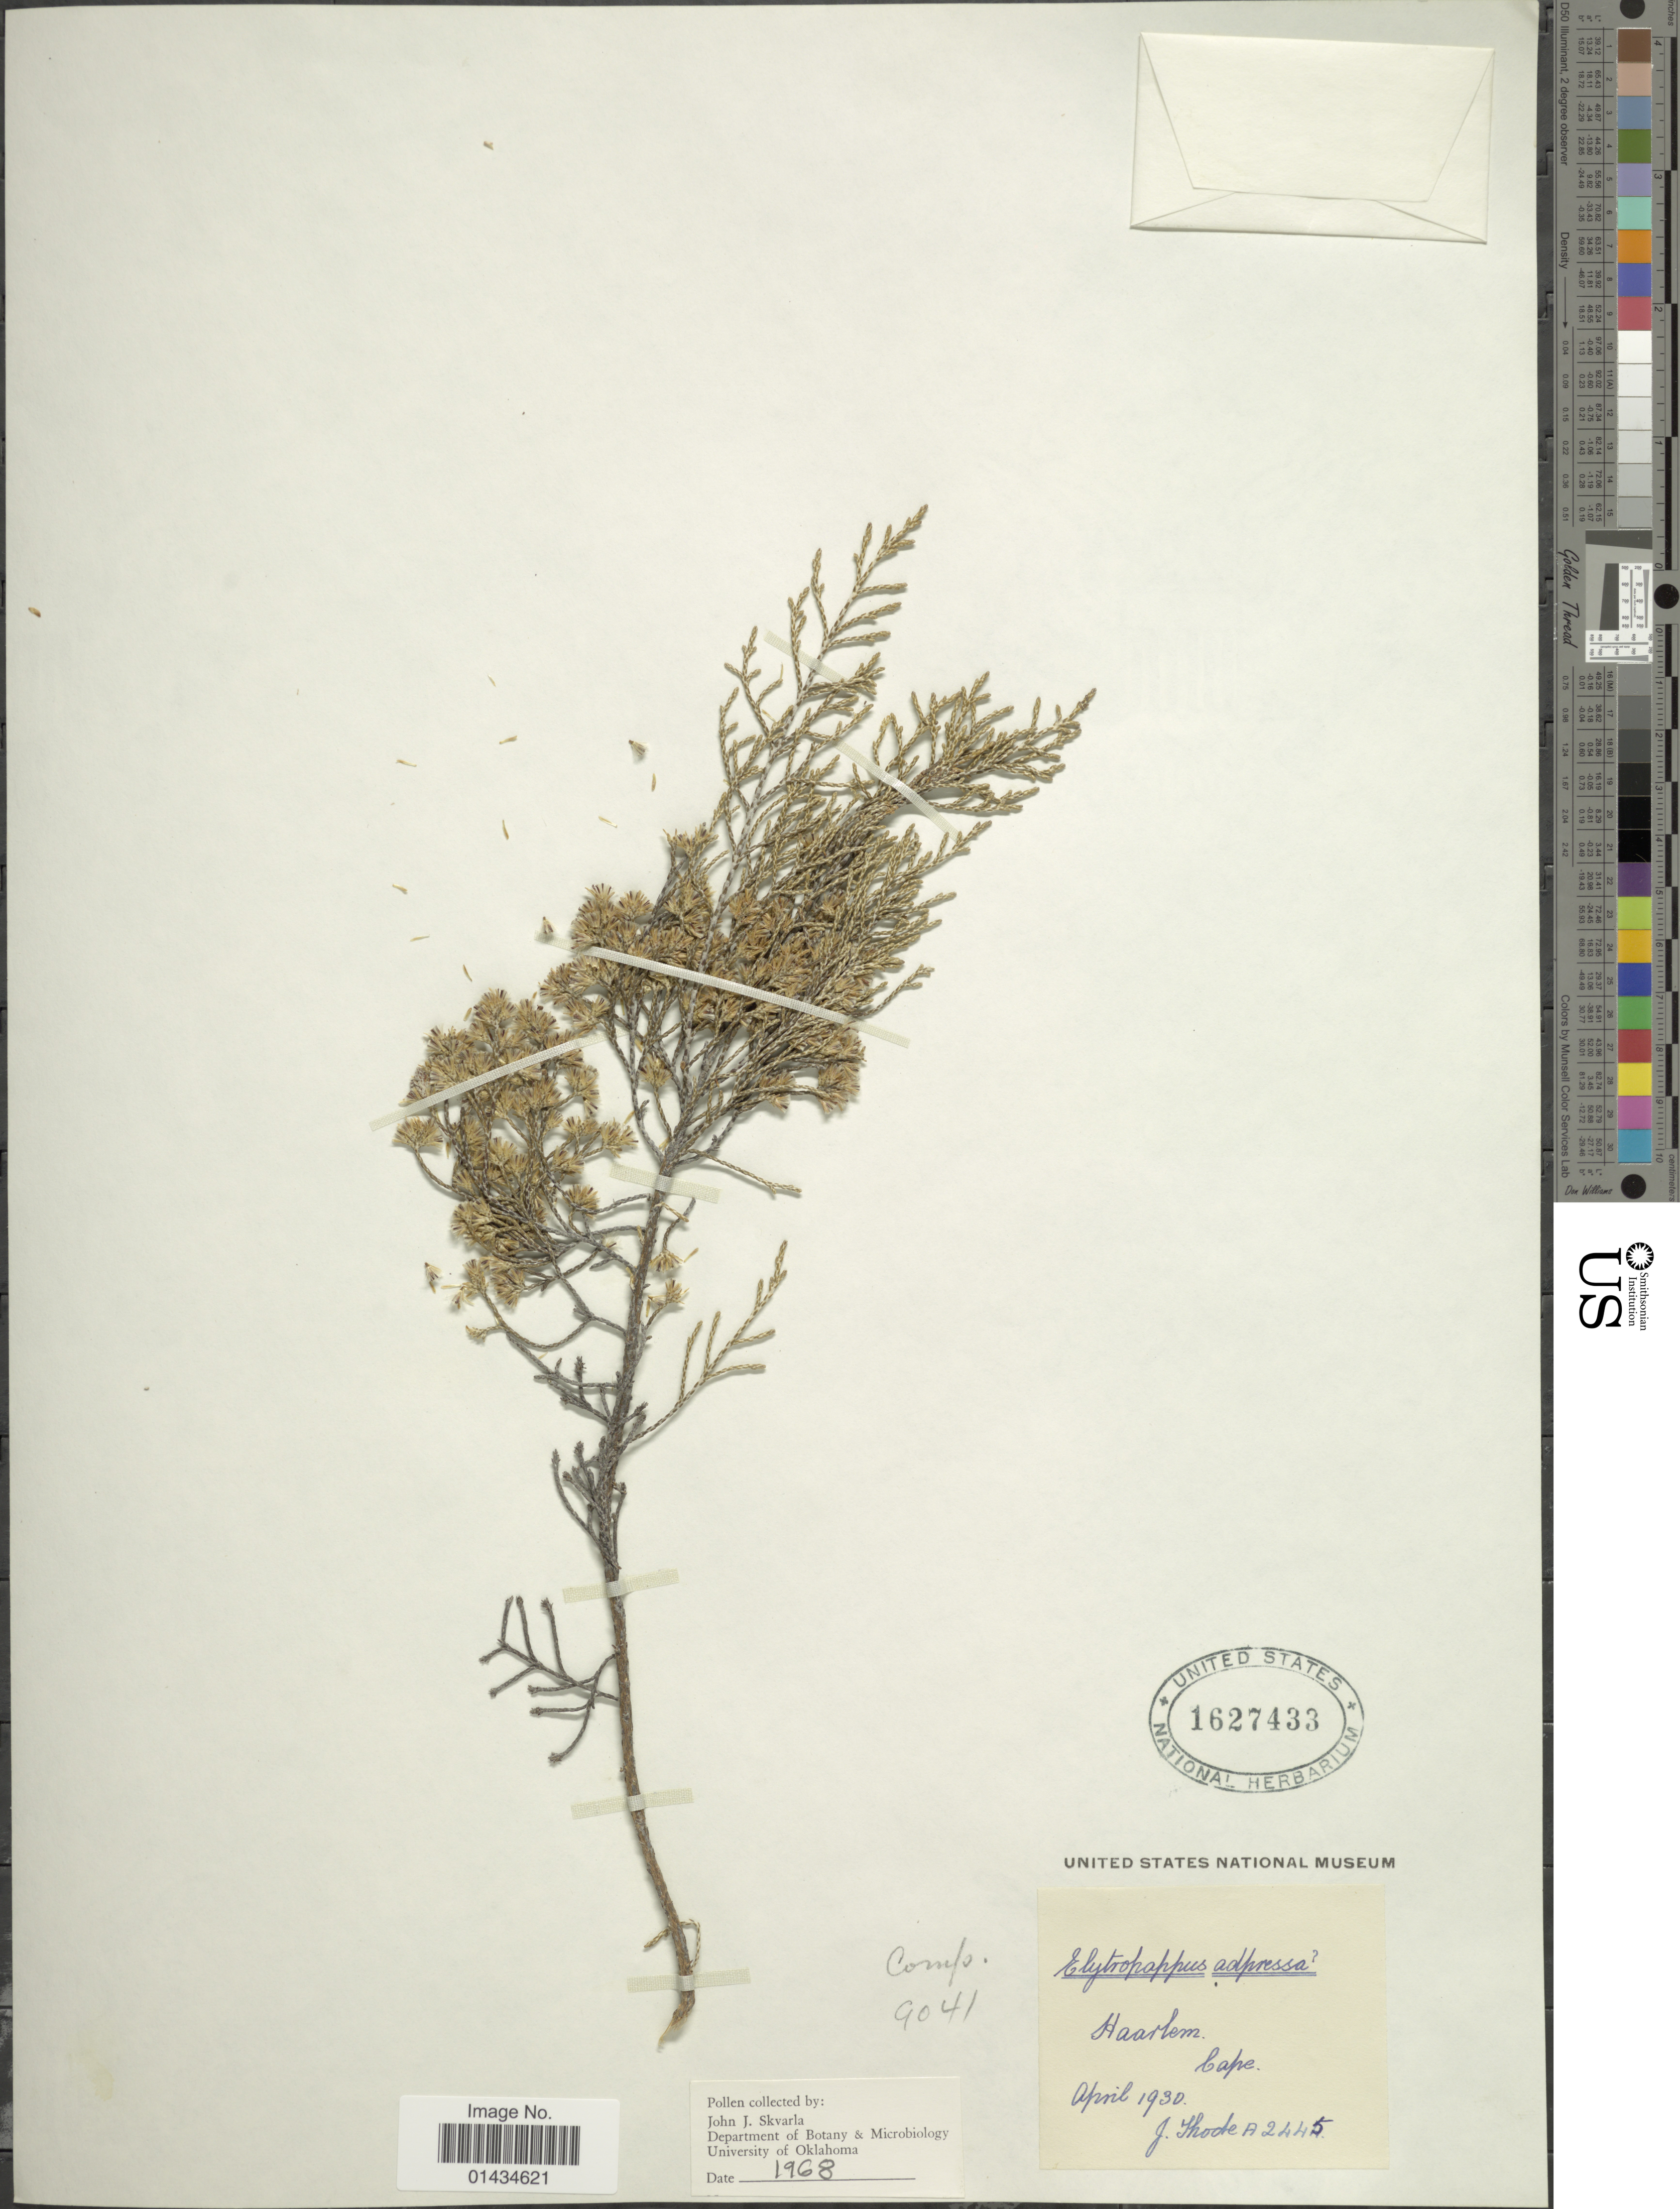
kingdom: Plantae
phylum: Tracheophyta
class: Magnoliopsida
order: Asterales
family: Asteraceae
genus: Elytropappus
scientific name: Elytropappus adpressus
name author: Harv.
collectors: J. Thode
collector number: A2445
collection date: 1930-04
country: South Africa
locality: Haarlem, Cape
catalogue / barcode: US 1627433